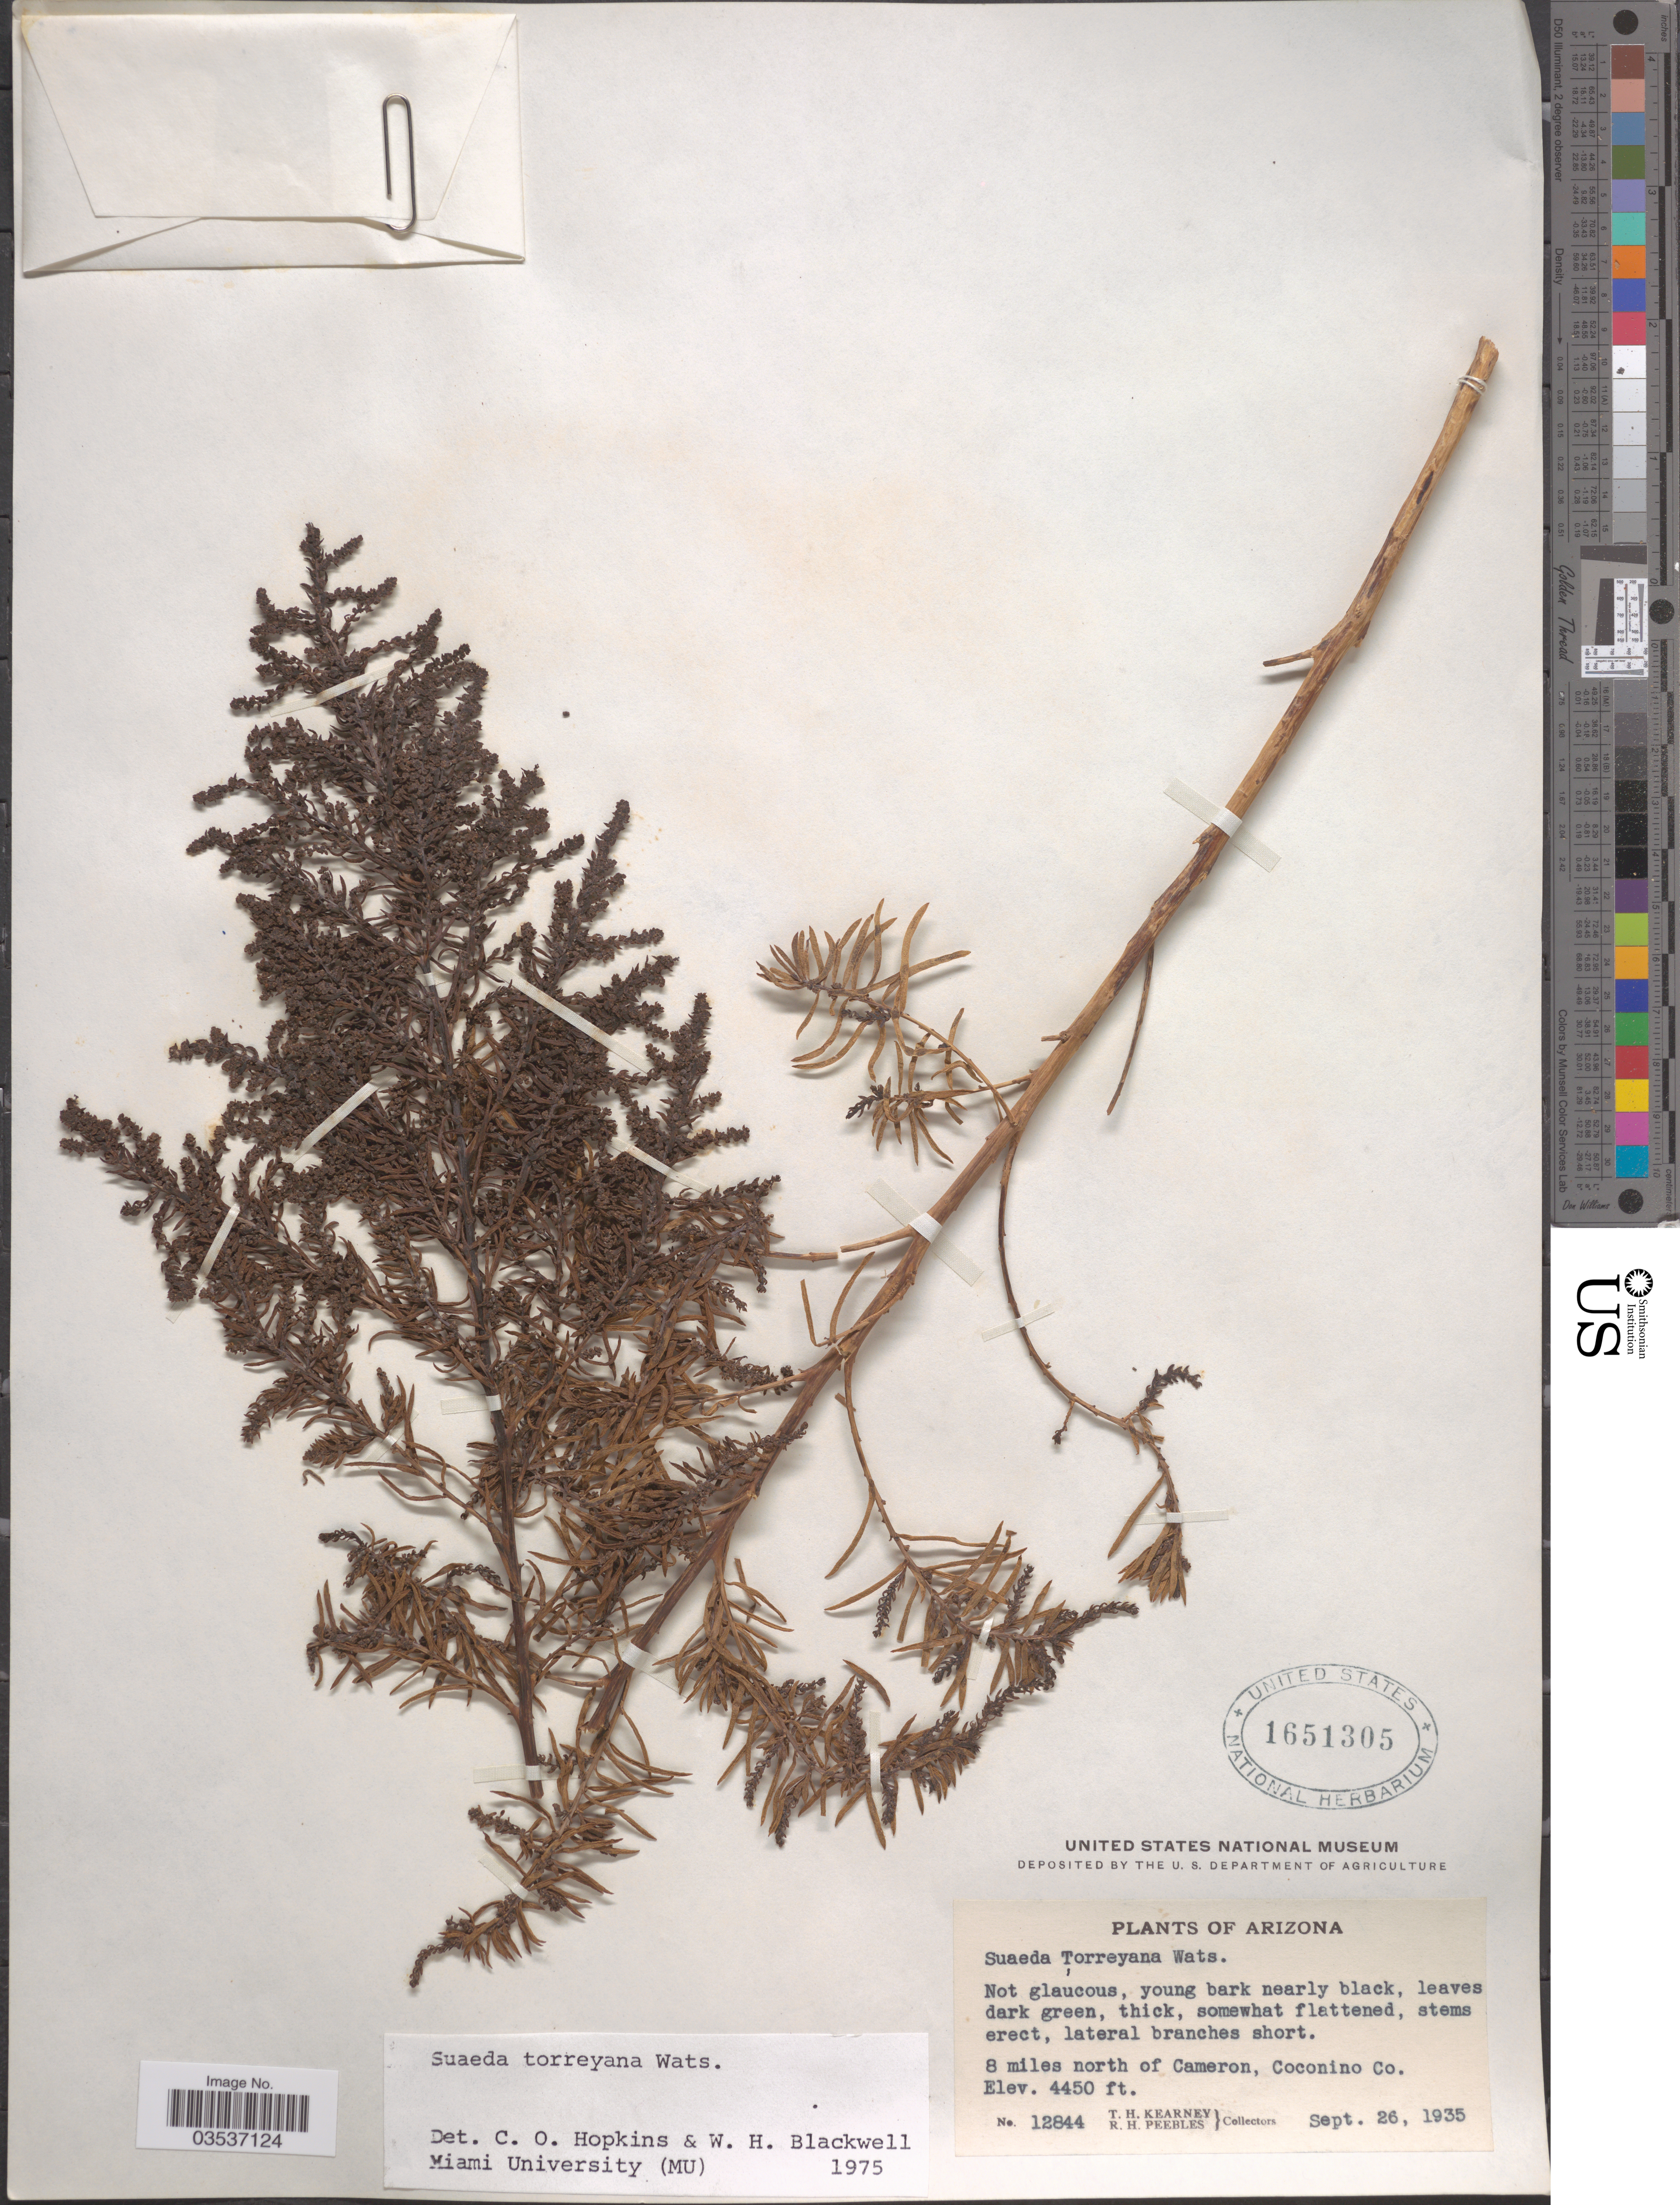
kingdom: Plantae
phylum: Tracheophyta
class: Magnoliopsida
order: Caryophyllales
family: Amaranthaceae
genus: Suaeda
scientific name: Suaeda torreyana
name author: S. Watson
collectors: T. H. Kearney & R. H. Peebles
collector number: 12844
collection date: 1935-09-26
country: United States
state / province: Arizona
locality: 8 miles north of Cameron, Coconino Co.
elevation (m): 1356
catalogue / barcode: US 1651305